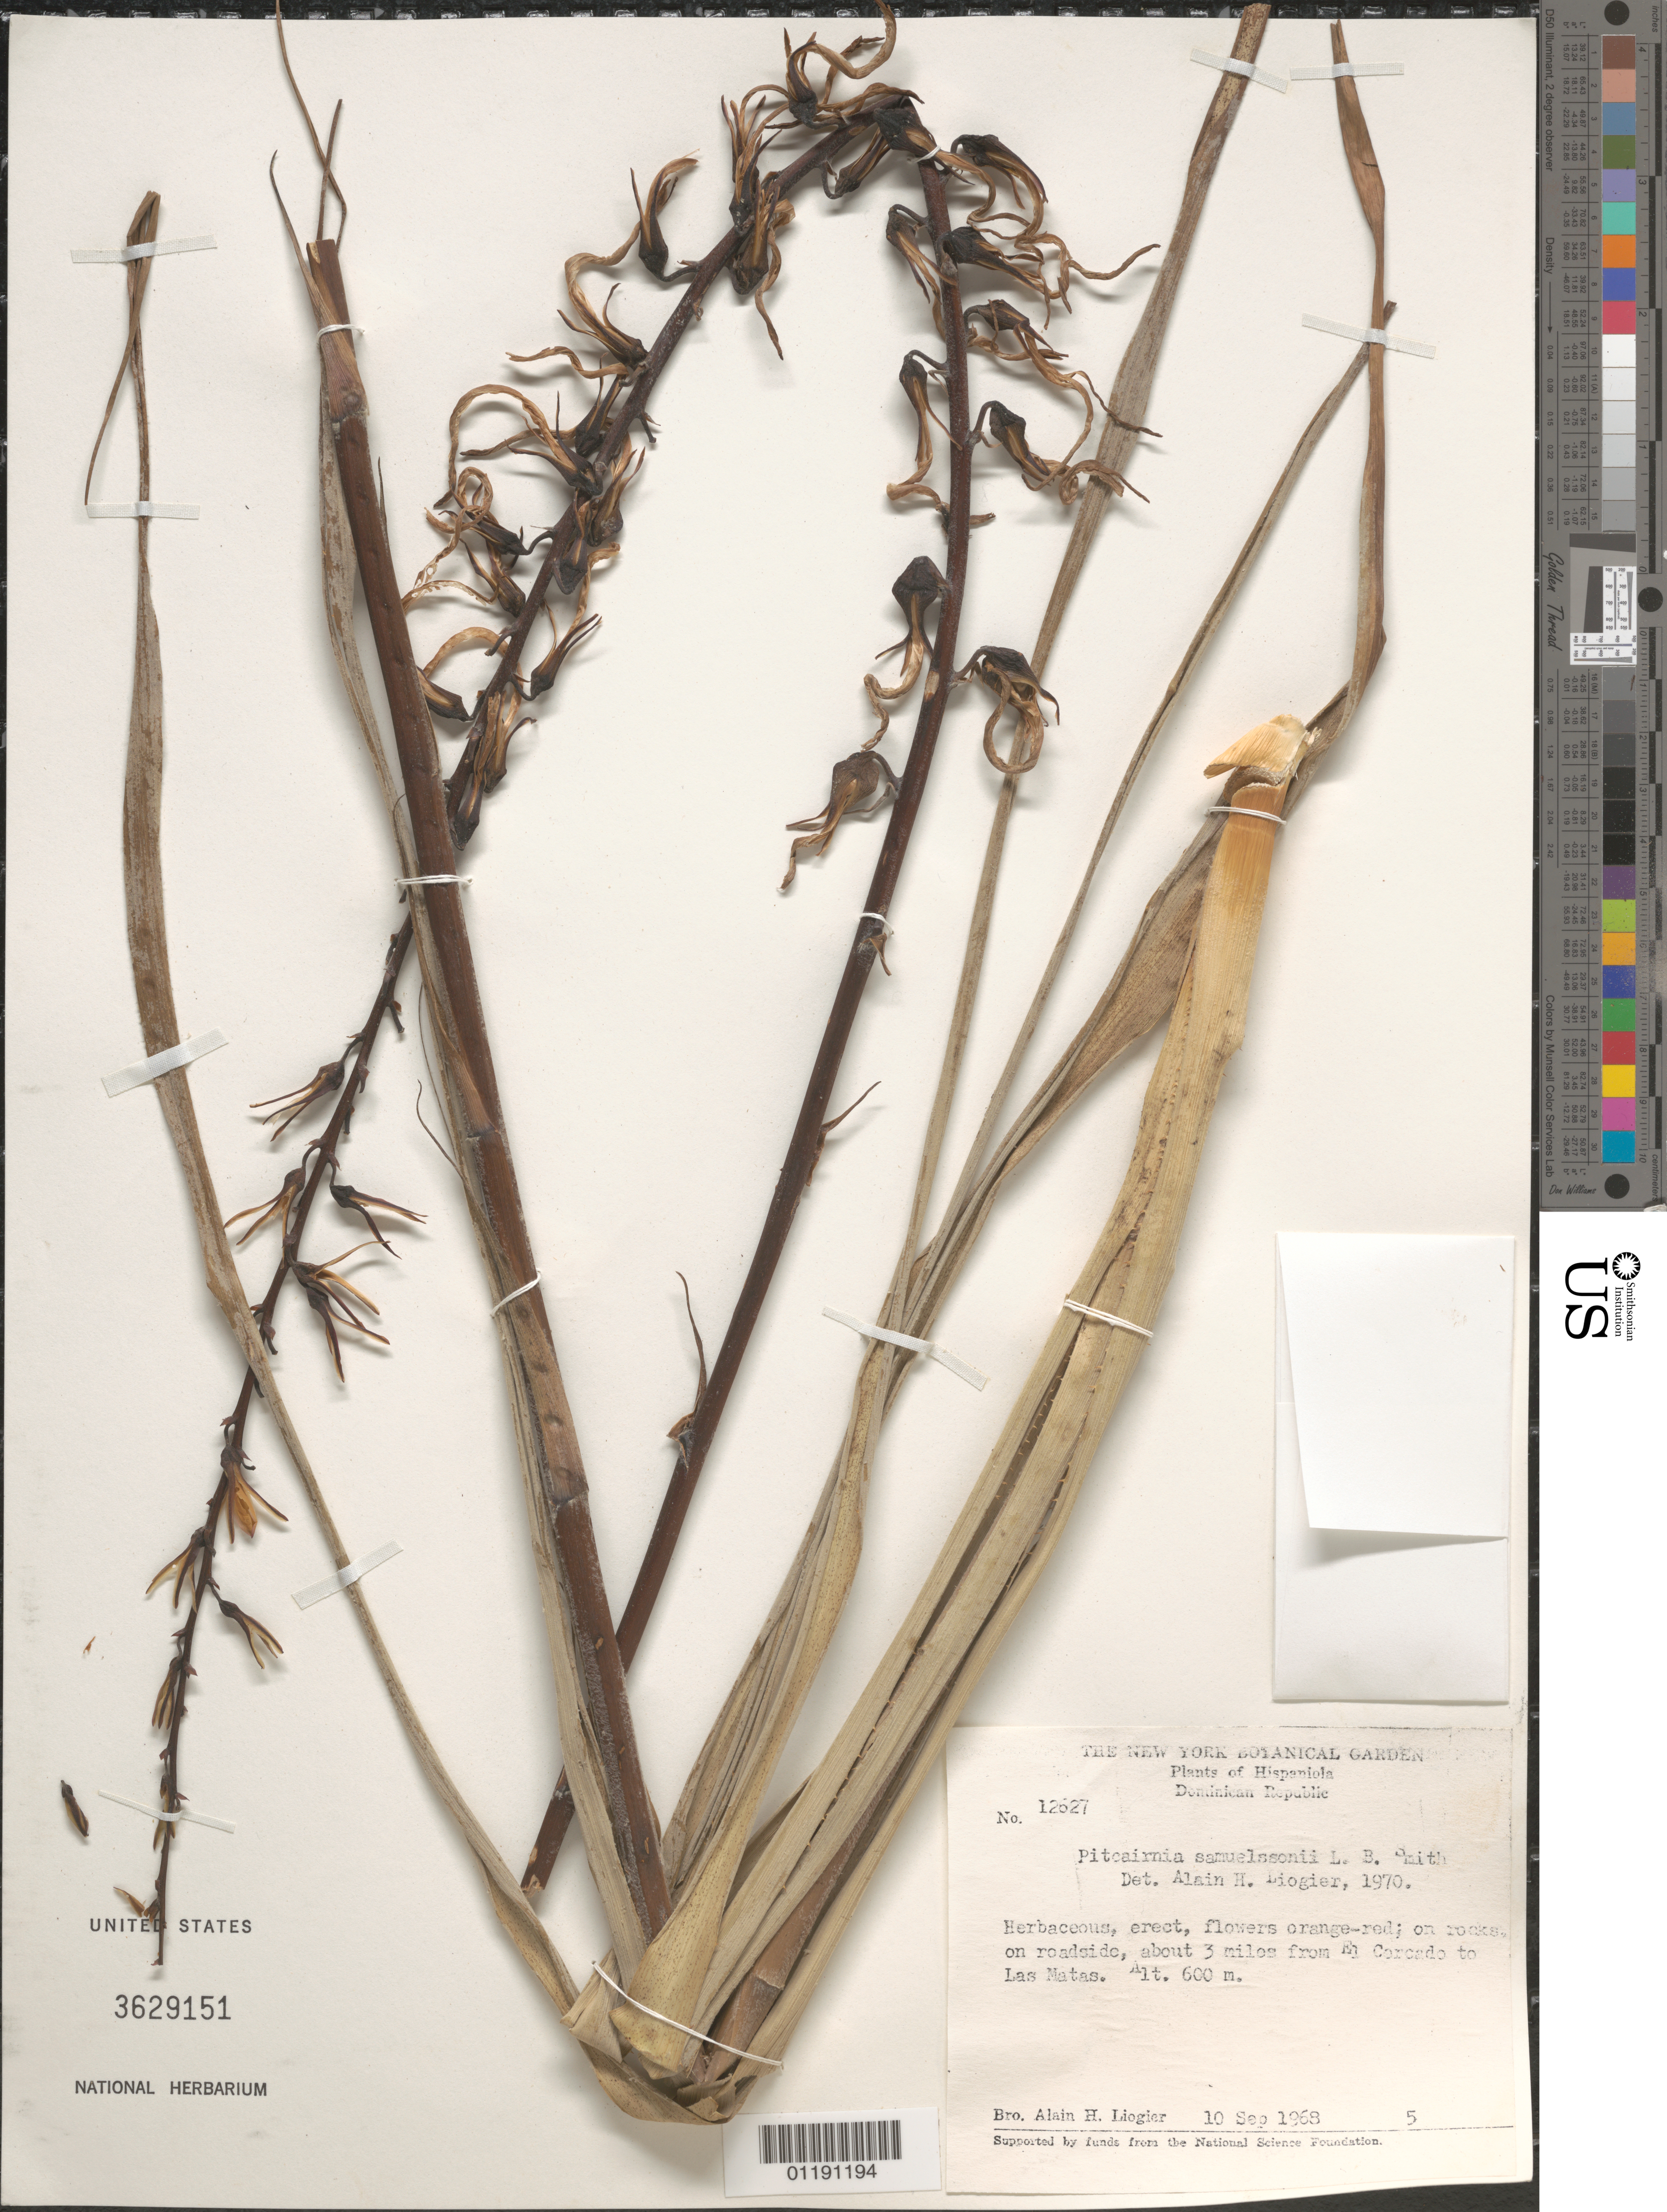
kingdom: Plantae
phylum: Tracheophyta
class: Liliopsida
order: Poales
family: Bromeliaceae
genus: Pitcairnia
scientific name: Pitcairnia samuelssonii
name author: L.B. Sm.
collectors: A. H. Liogier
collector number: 12627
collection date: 1968-09-10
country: Dominican Republic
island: Hispaniola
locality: On roadside, about 3 miles from El Cercado to Las Matas.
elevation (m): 600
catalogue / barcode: US 3629151